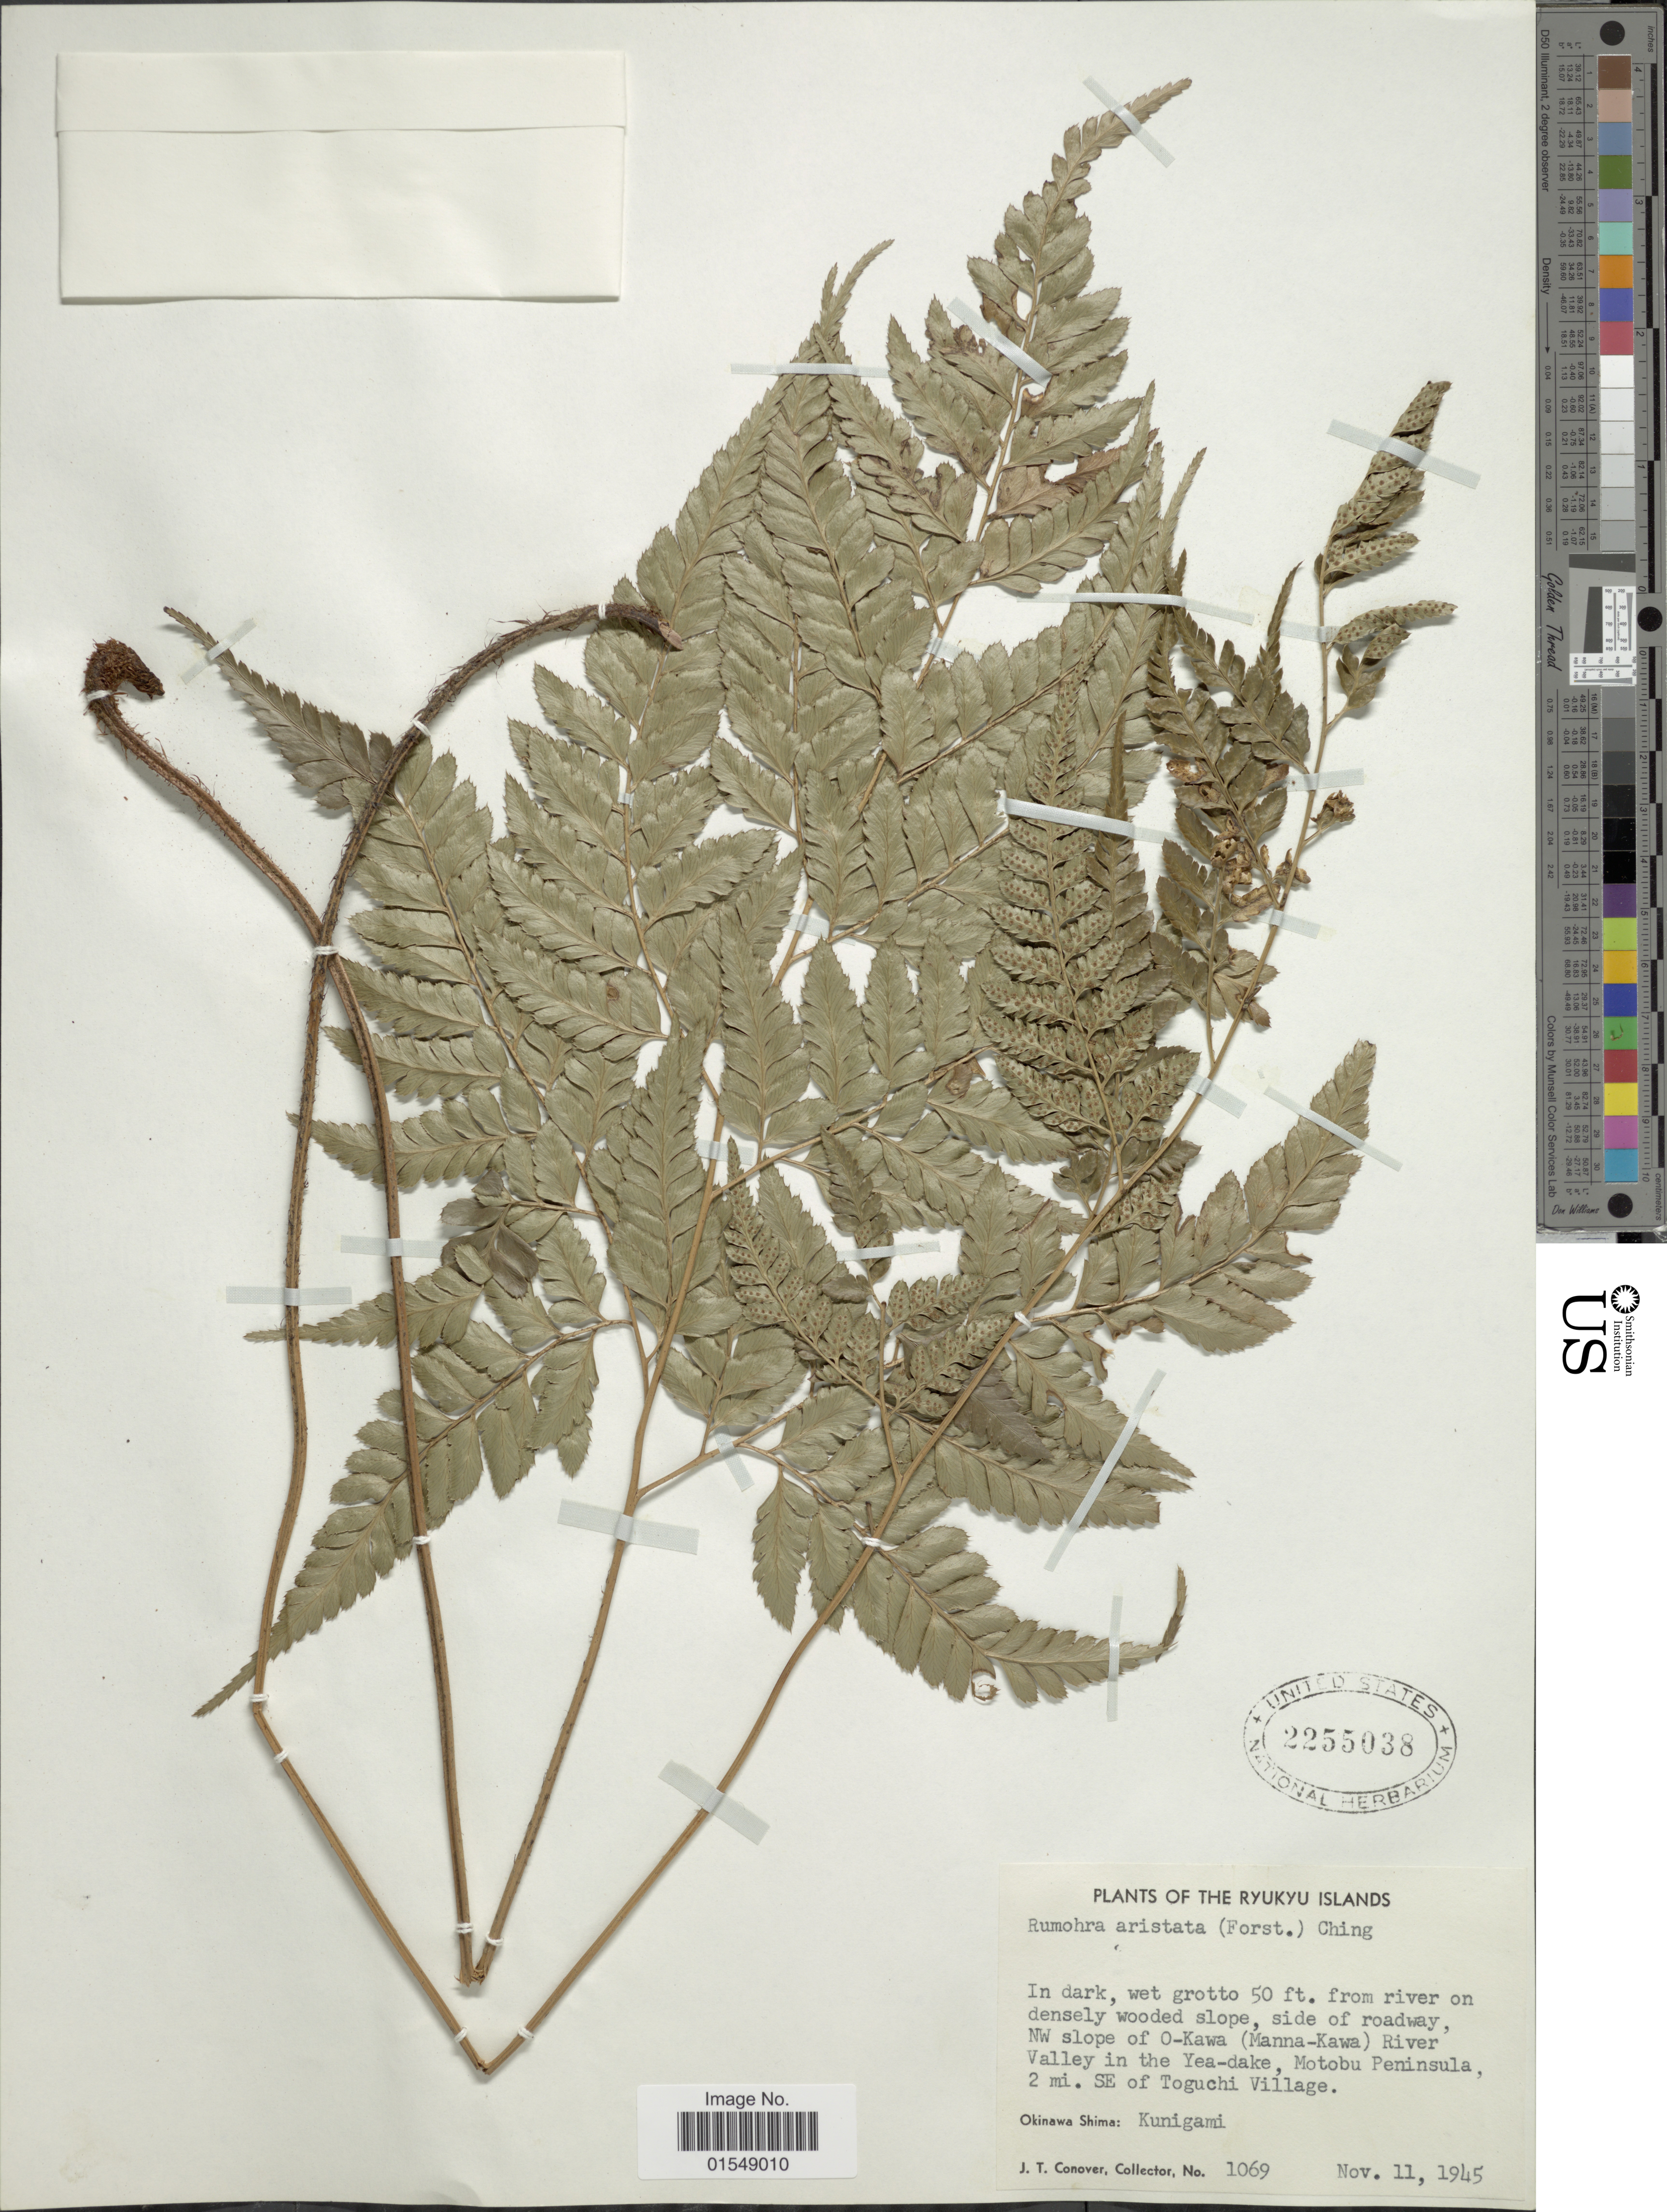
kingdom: Plantae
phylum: Tracheophyta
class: Polypodiopsida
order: Polypodiales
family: Dryopteridaceae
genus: Arachniodes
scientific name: Arachniodes aristata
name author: (G. Forst.) Tindale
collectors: J. T. Conover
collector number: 1069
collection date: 1945-11-11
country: Japan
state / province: Okinawa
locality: Ryukyu Islands, side of roadway, NW slope of O-Kawa (Manna-Kawa) River Valley in the Yea- dake, Motobu Peninsula, 2 mi. SE of Toguchi Village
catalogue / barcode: US 2255038